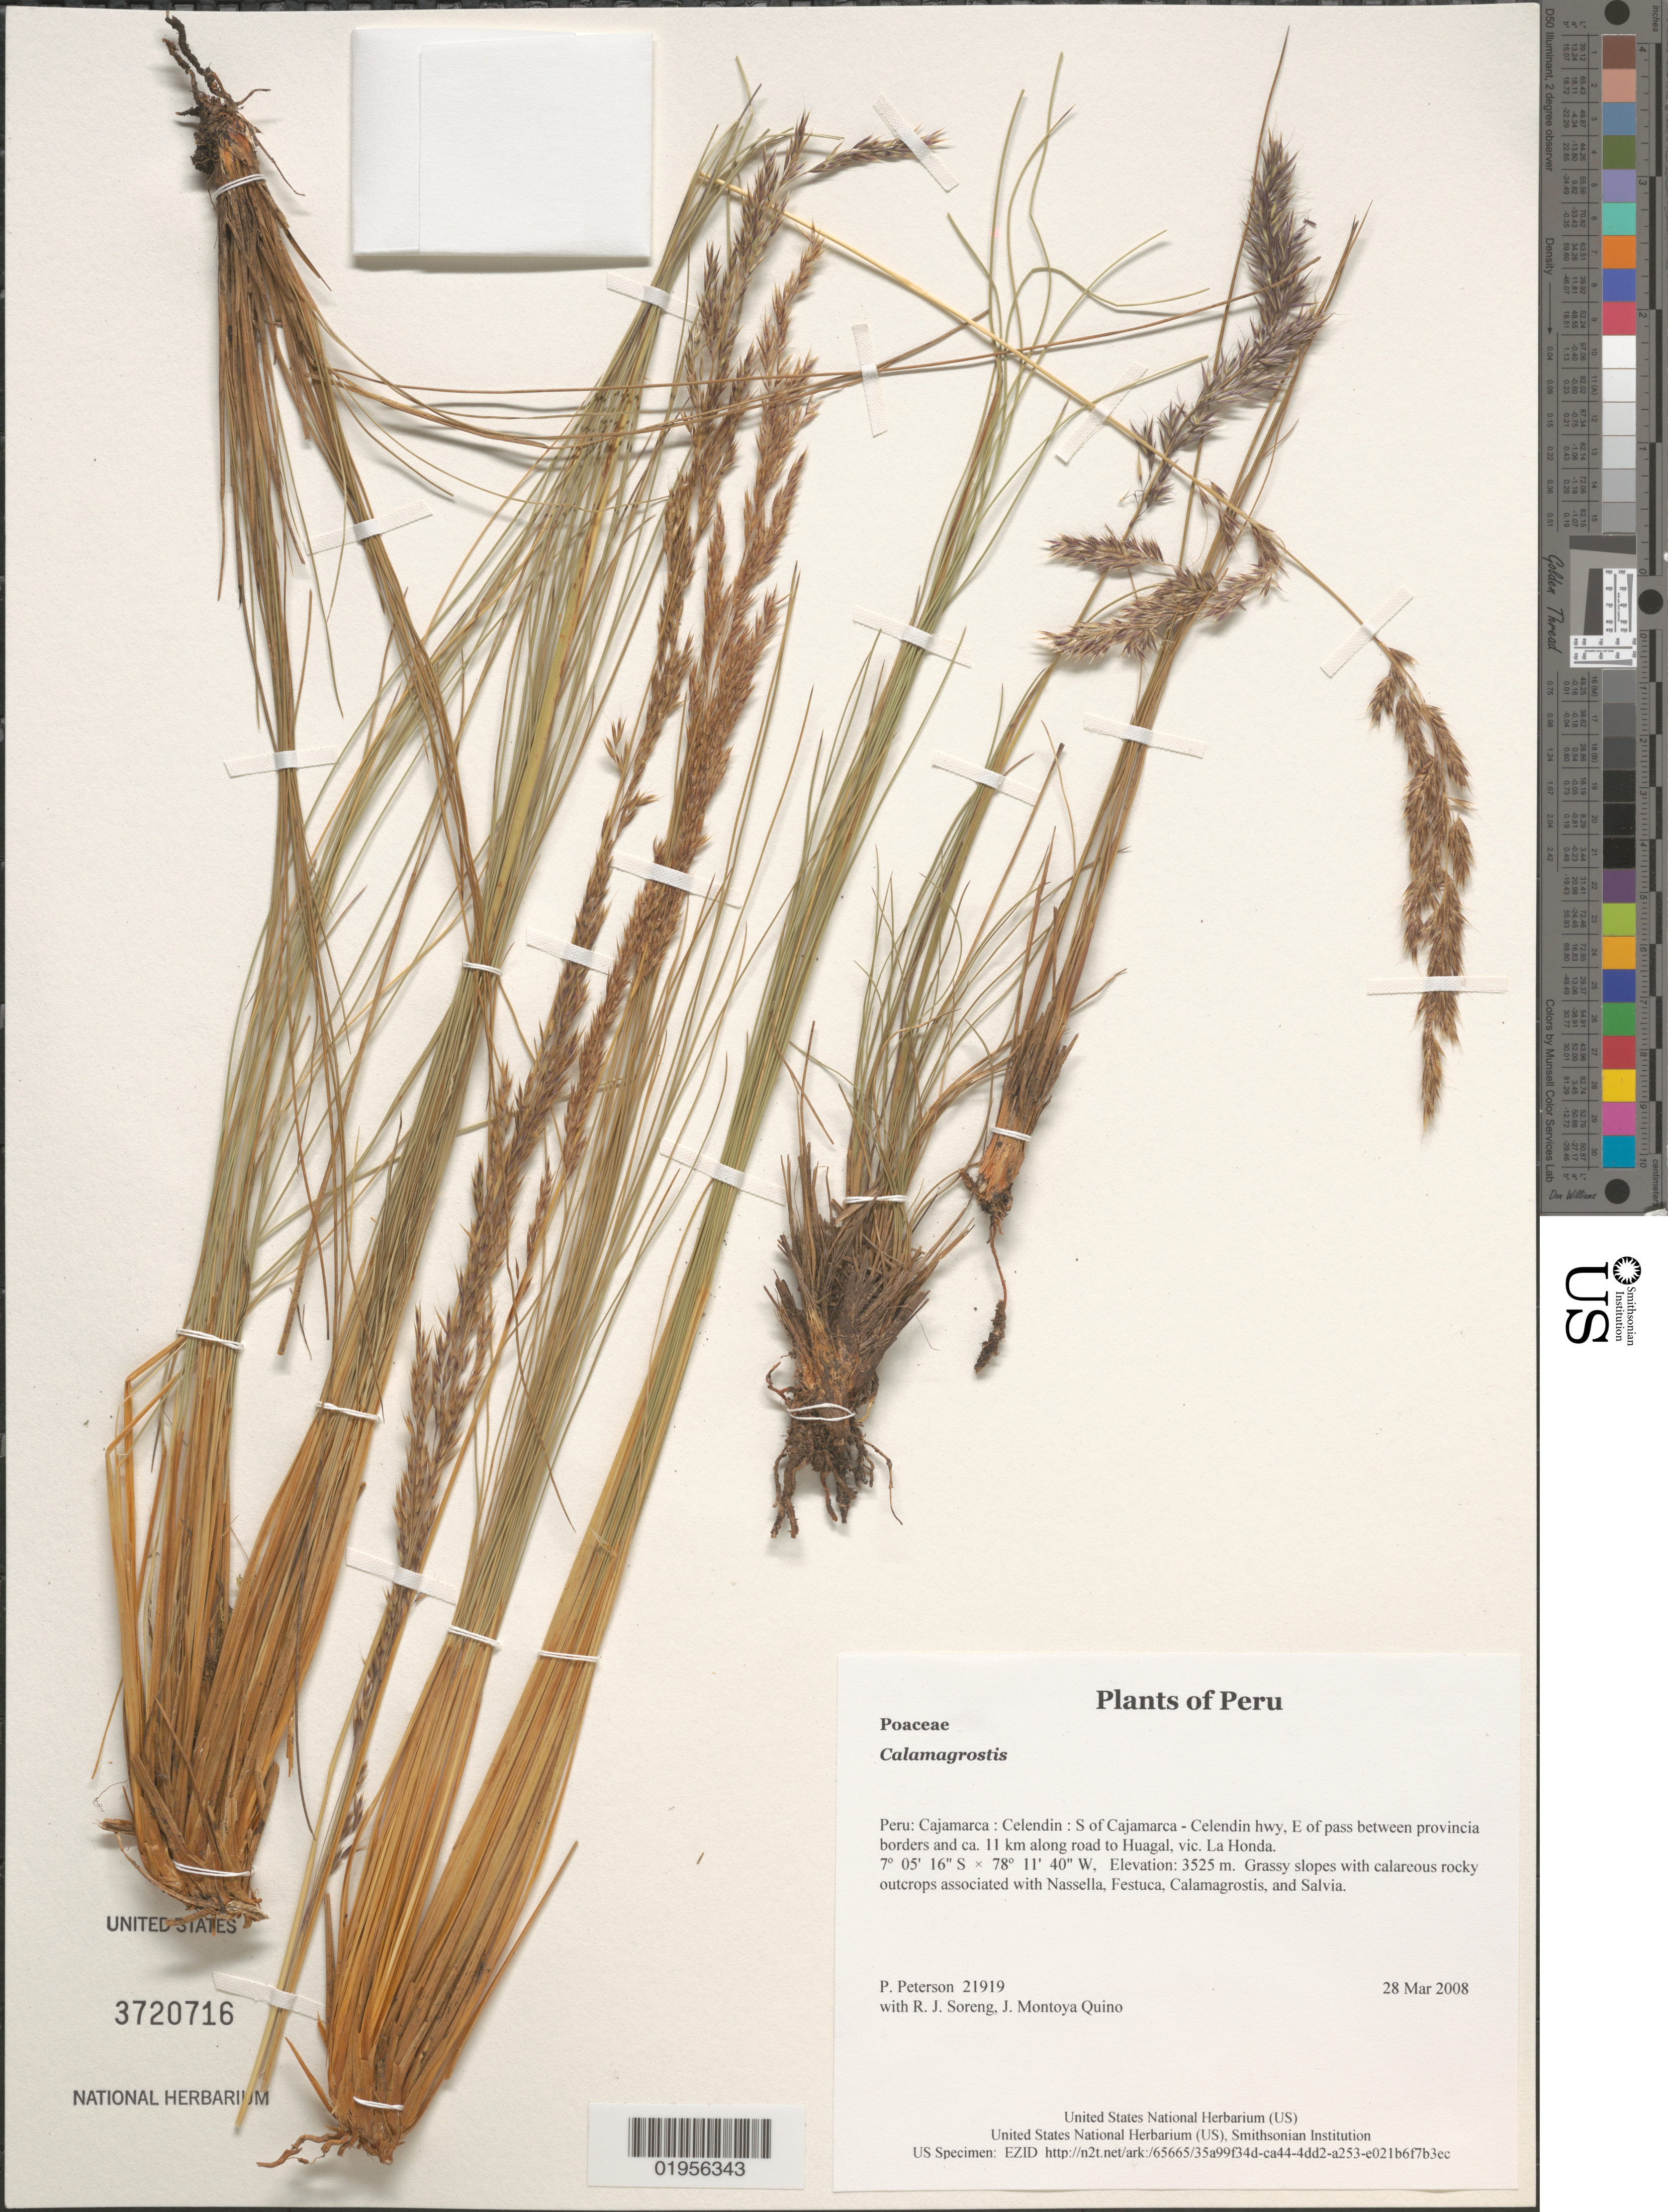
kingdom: Plantae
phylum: Tracheophyta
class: Liliopsida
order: Poales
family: Poaceae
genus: Calamagrostis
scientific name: Calamagrostis sp.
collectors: P. M. Peterson, R. J. Soreng & J. Montoya Quino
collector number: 21919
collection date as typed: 28 Mar 2008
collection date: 2008-03-28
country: Peru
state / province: Cajamarca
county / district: Celendín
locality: S of Cajamarca - Celendin hwy, E of pass between provincia borders and ca. 11 km along road to Huagal, vic. La Honda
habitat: Grassy slopes with calareous rocky outcrops associated with Nassella, Festuca, Calamagrostis, and Salvia.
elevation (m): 3525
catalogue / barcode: US 3720716